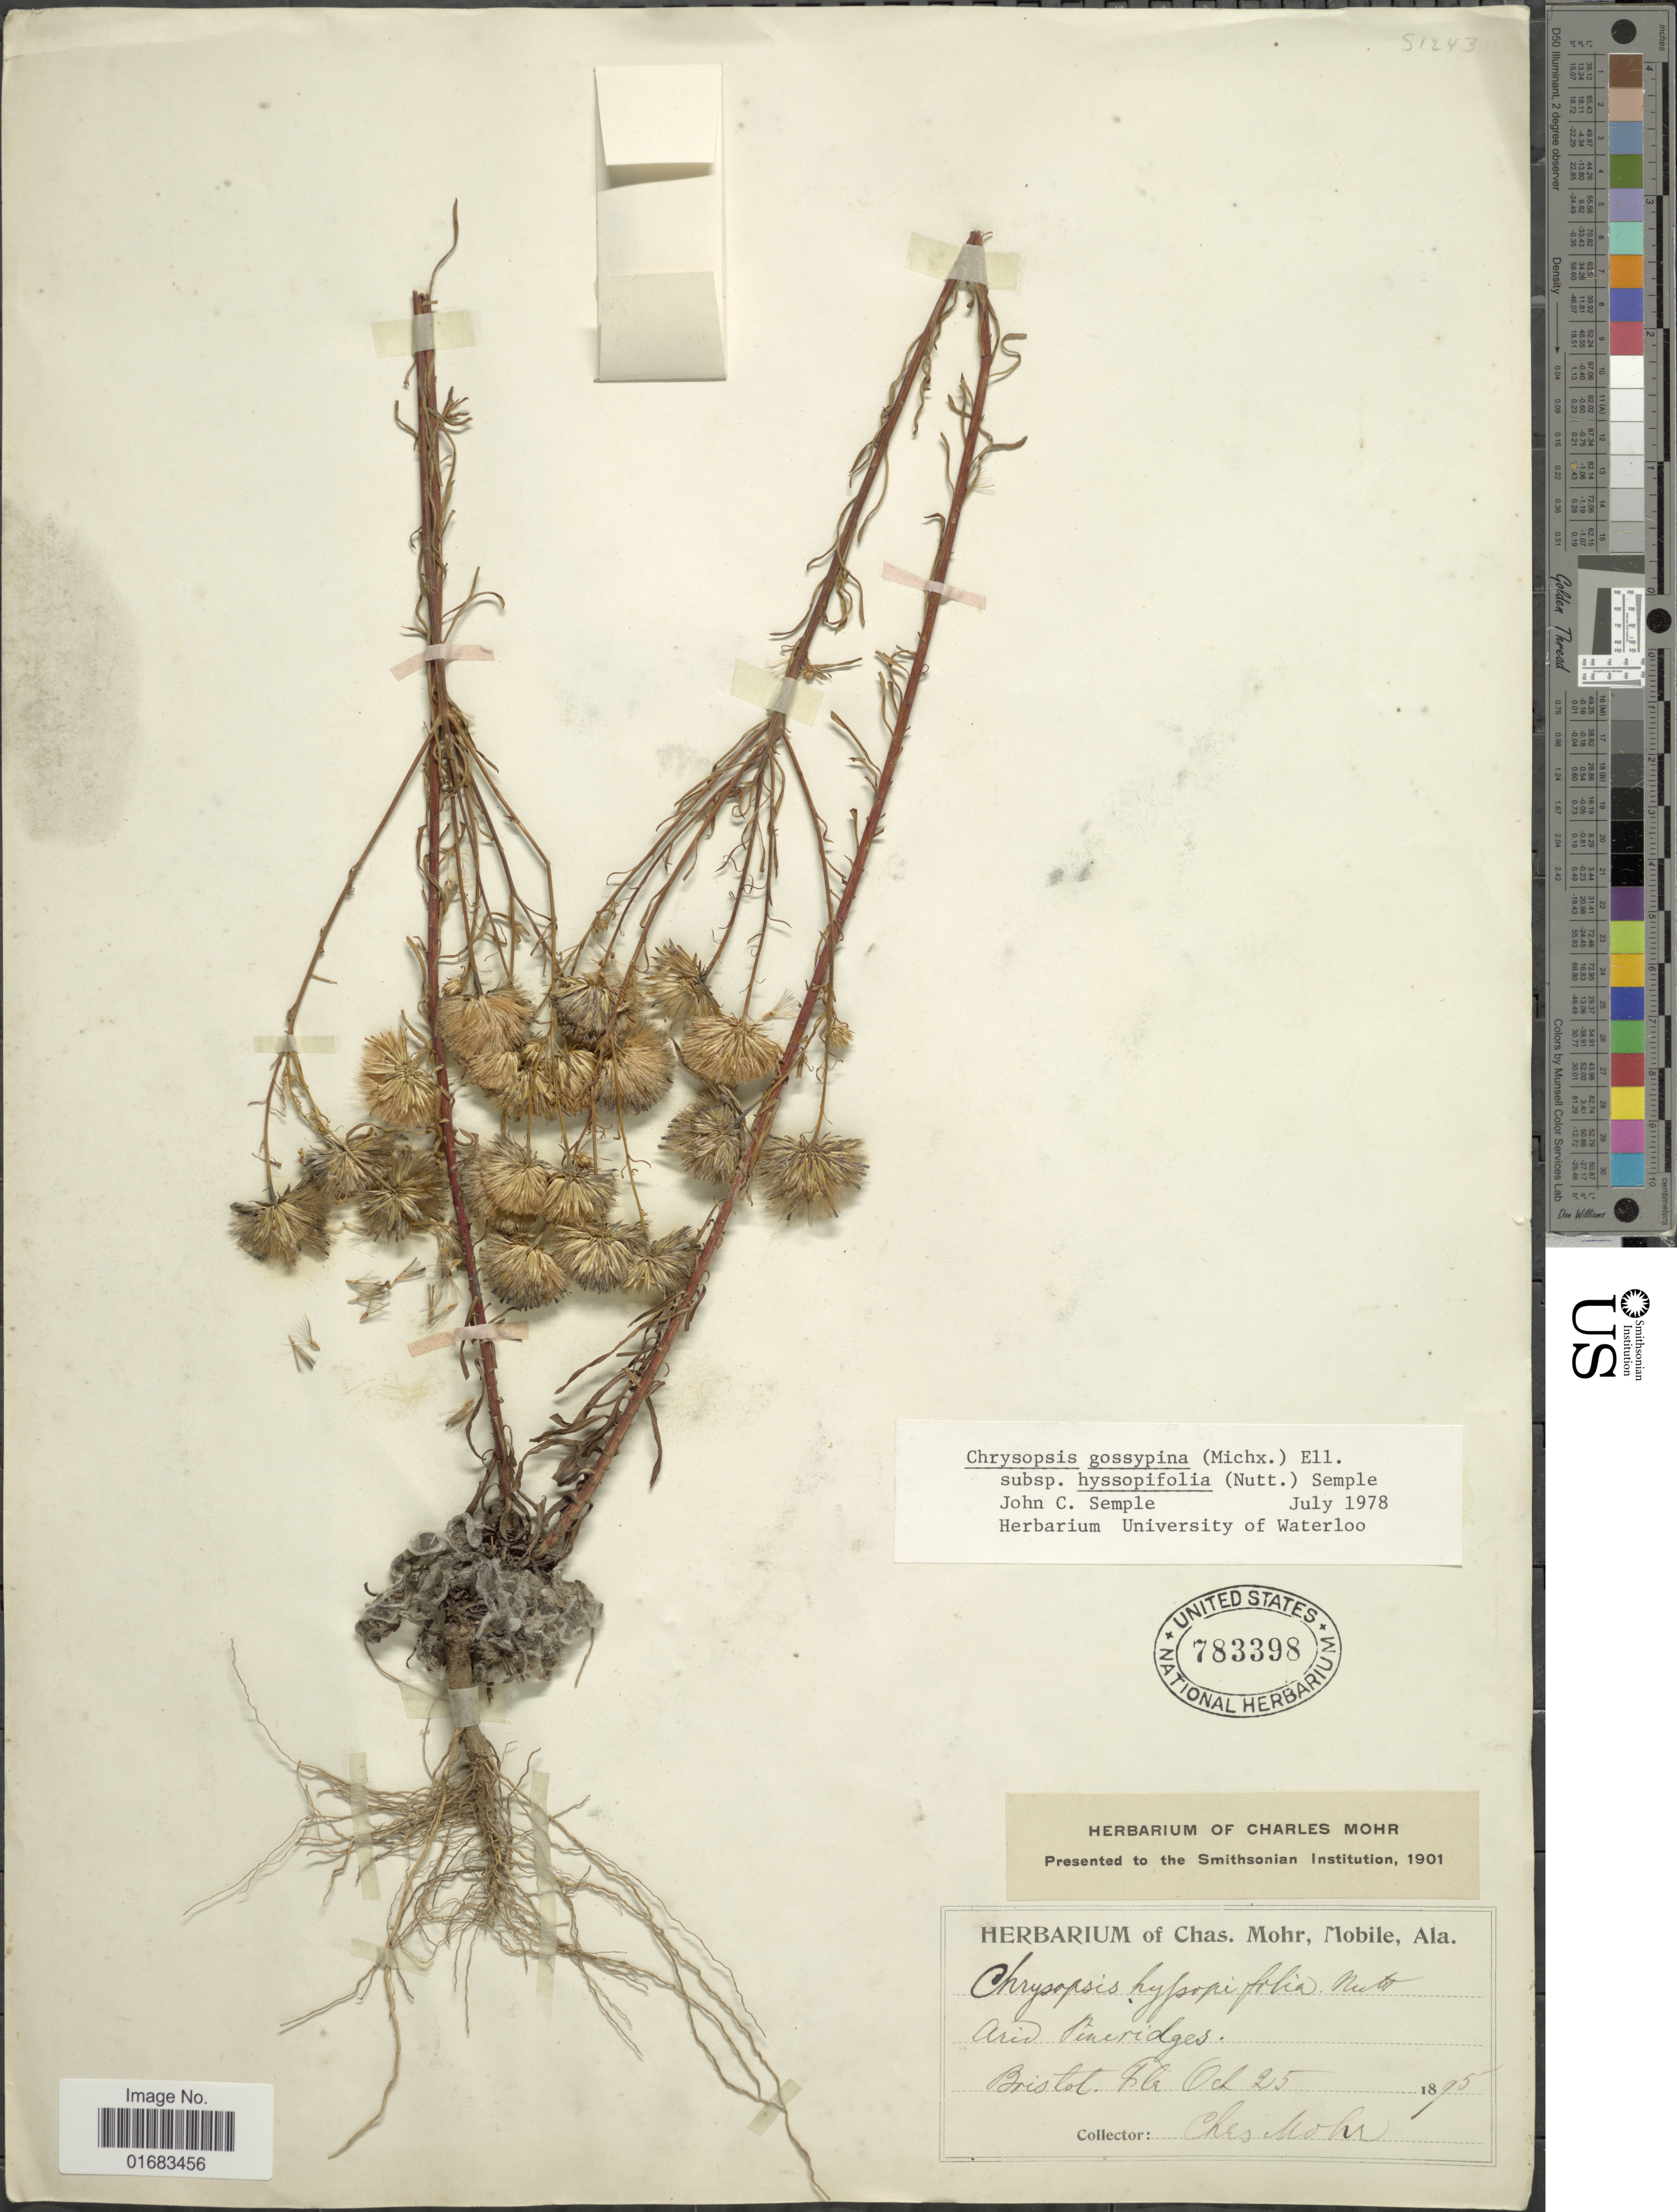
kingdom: Plantae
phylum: Tracheophyta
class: Magnoliopsida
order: Asterales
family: Asteraceae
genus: Chrysopsis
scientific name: Chrysopsis gossypina subsp. hyssopifolia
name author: (Nutt.) Semple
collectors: C. T. Mohr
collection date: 1895-10-25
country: United States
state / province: Florida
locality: Bristol.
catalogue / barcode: US 783398